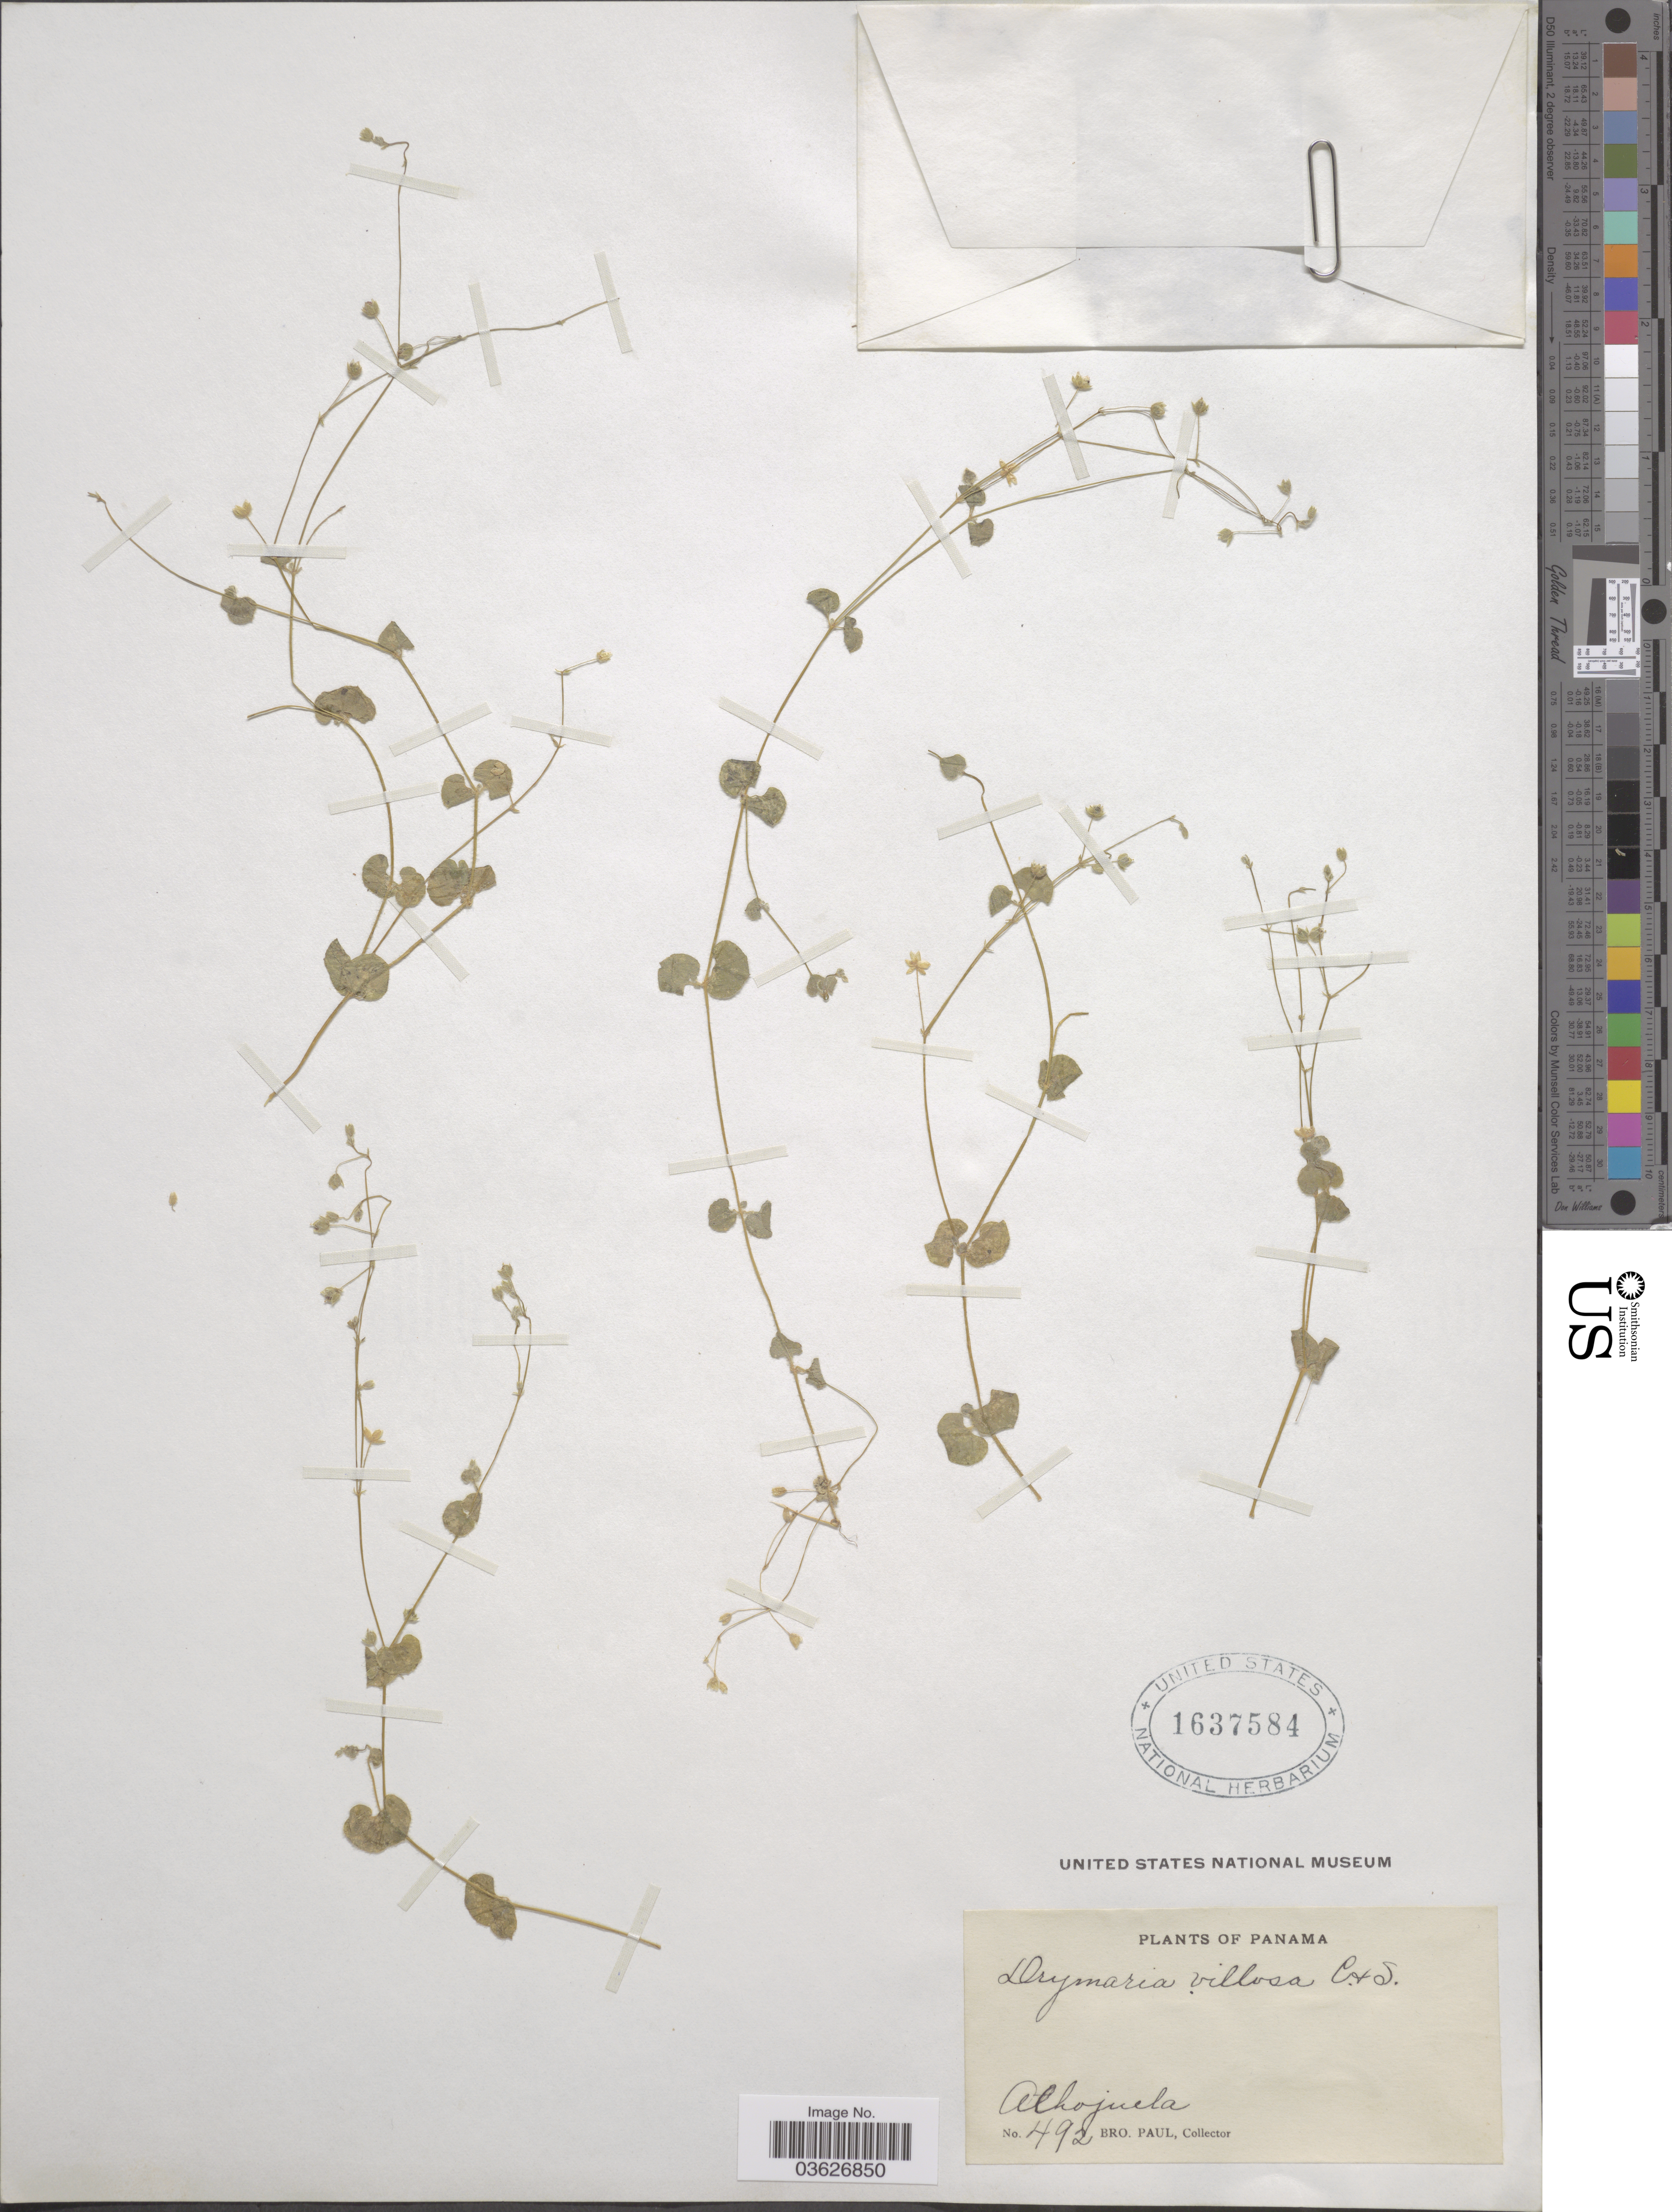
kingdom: Plantae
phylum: Tracheophyta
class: Magnoliopsida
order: Caryophyllales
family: Caryophyllaceae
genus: Drymaria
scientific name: Drymaria villosa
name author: Cham. & Schltdl.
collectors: B. Paul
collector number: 492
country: Panama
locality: Alhojuela.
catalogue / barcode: US 1637584